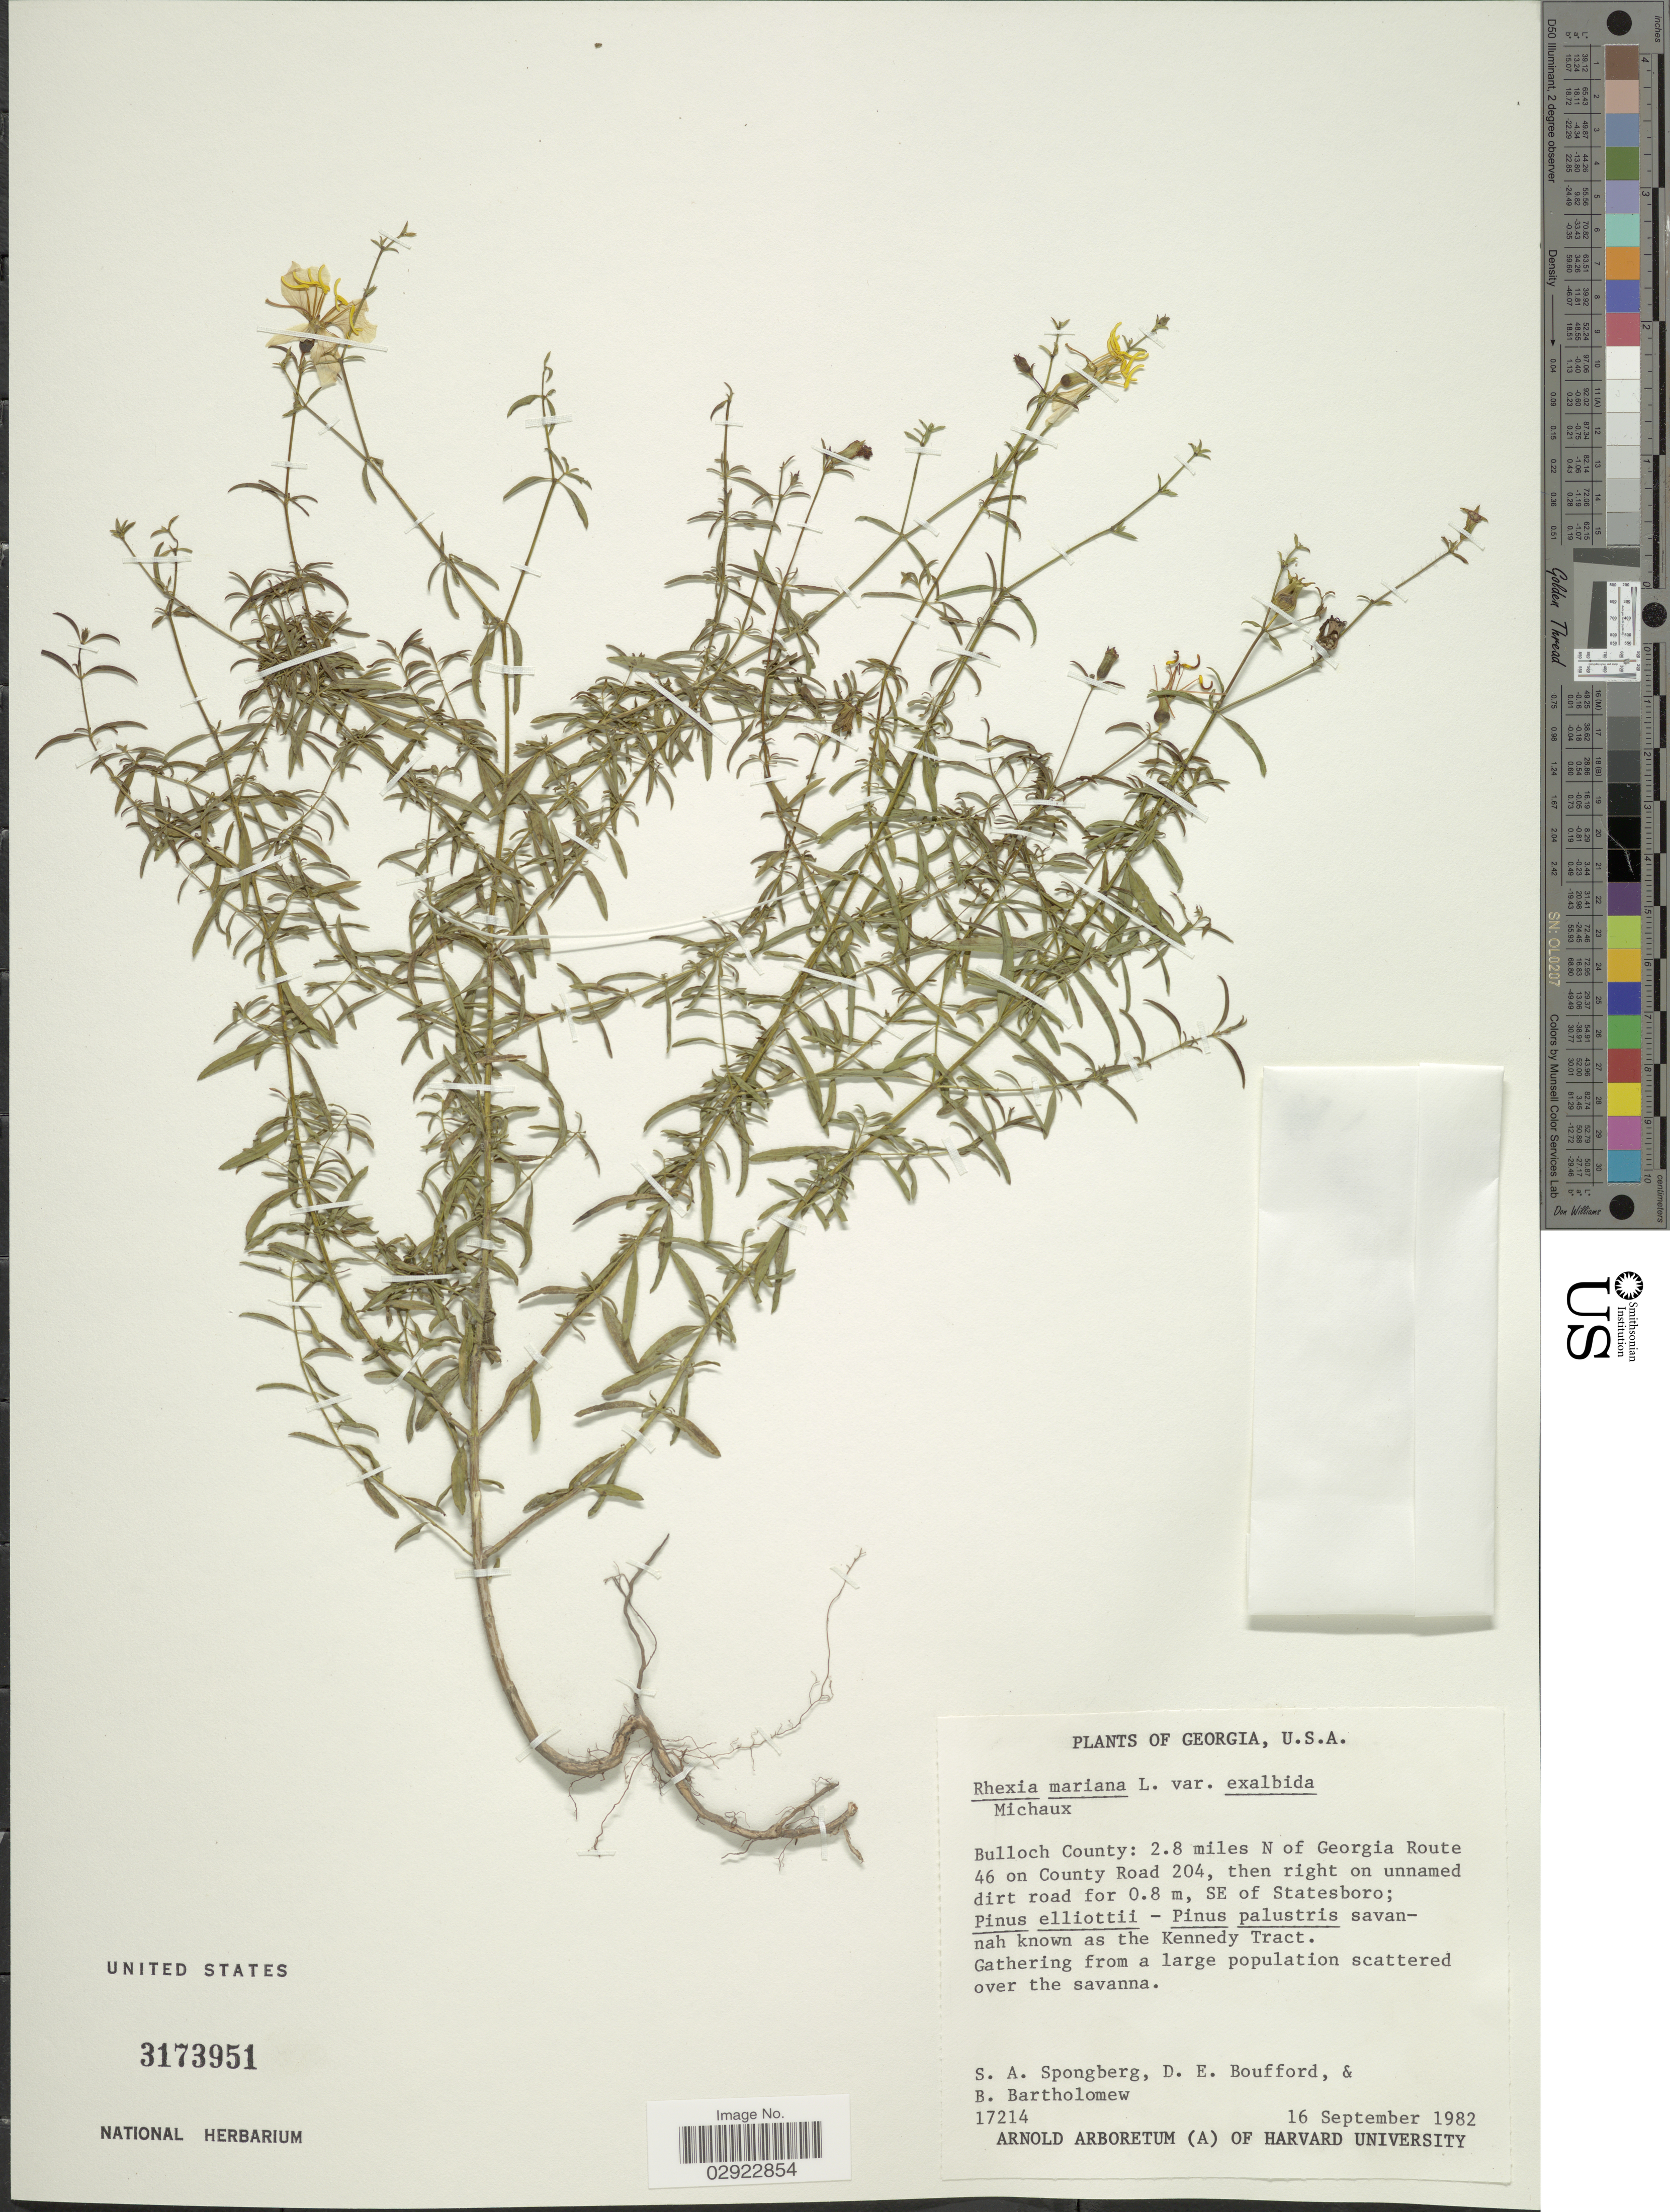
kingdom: Plantae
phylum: Tracheophyta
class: Magnoliopsida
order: Myrtales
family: Melastomataceae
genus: Rhexia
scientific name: Rhexia mariana var. exalbida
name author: Michx.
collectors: S. A.Spongberg, D. E. Boufford & B. Bartholomew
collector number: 17214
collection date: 1982-09-16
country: United States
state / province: Georgia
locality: Bulloch County: 2.8 miles N of Georgia Route 46 on County Road 204, then right on unnamed dirt road for 0.8 m, SE of Statesboro.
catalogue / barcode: US 3173951